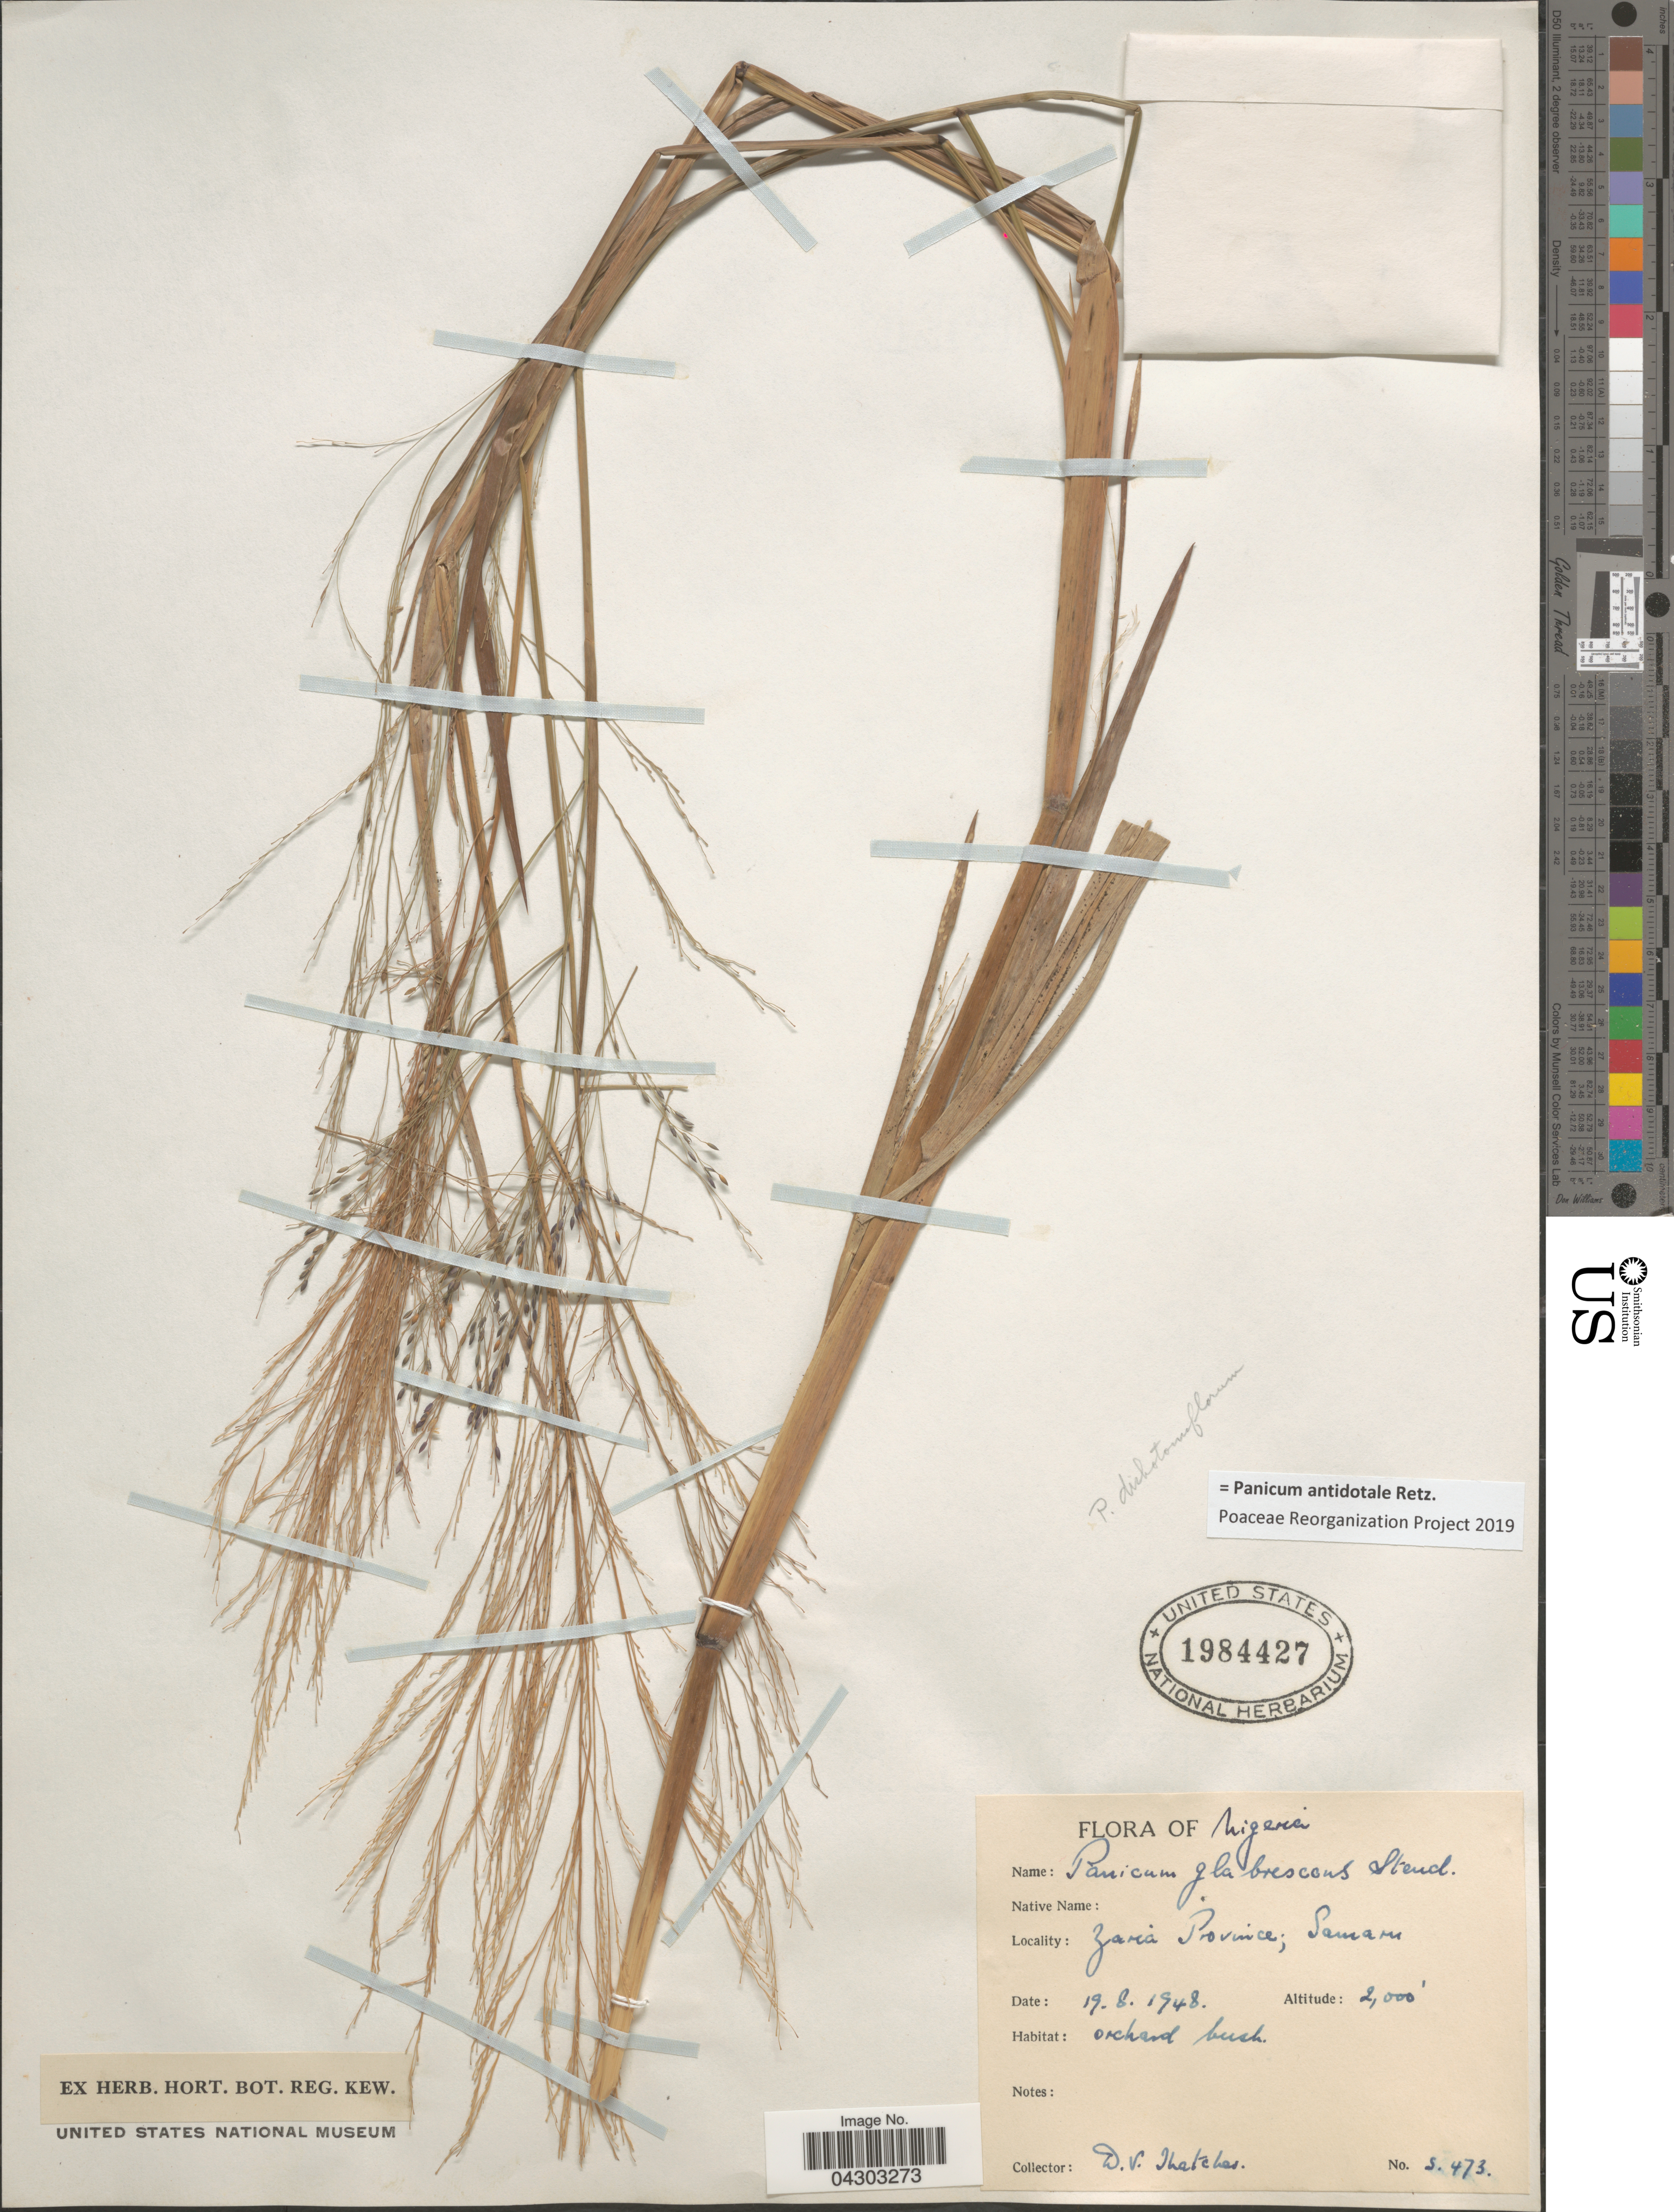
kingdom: Plantae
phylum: Tracheophyta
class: Liliopsida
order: Poales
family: Poaceae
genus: Panicum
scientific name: Panicum antidotale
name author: Retz.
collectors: D. Thatches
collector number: S473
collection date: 1948-08-19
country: Nigeria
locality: Zaria Province; Samaru.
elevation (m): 610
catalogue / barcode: US 1984427